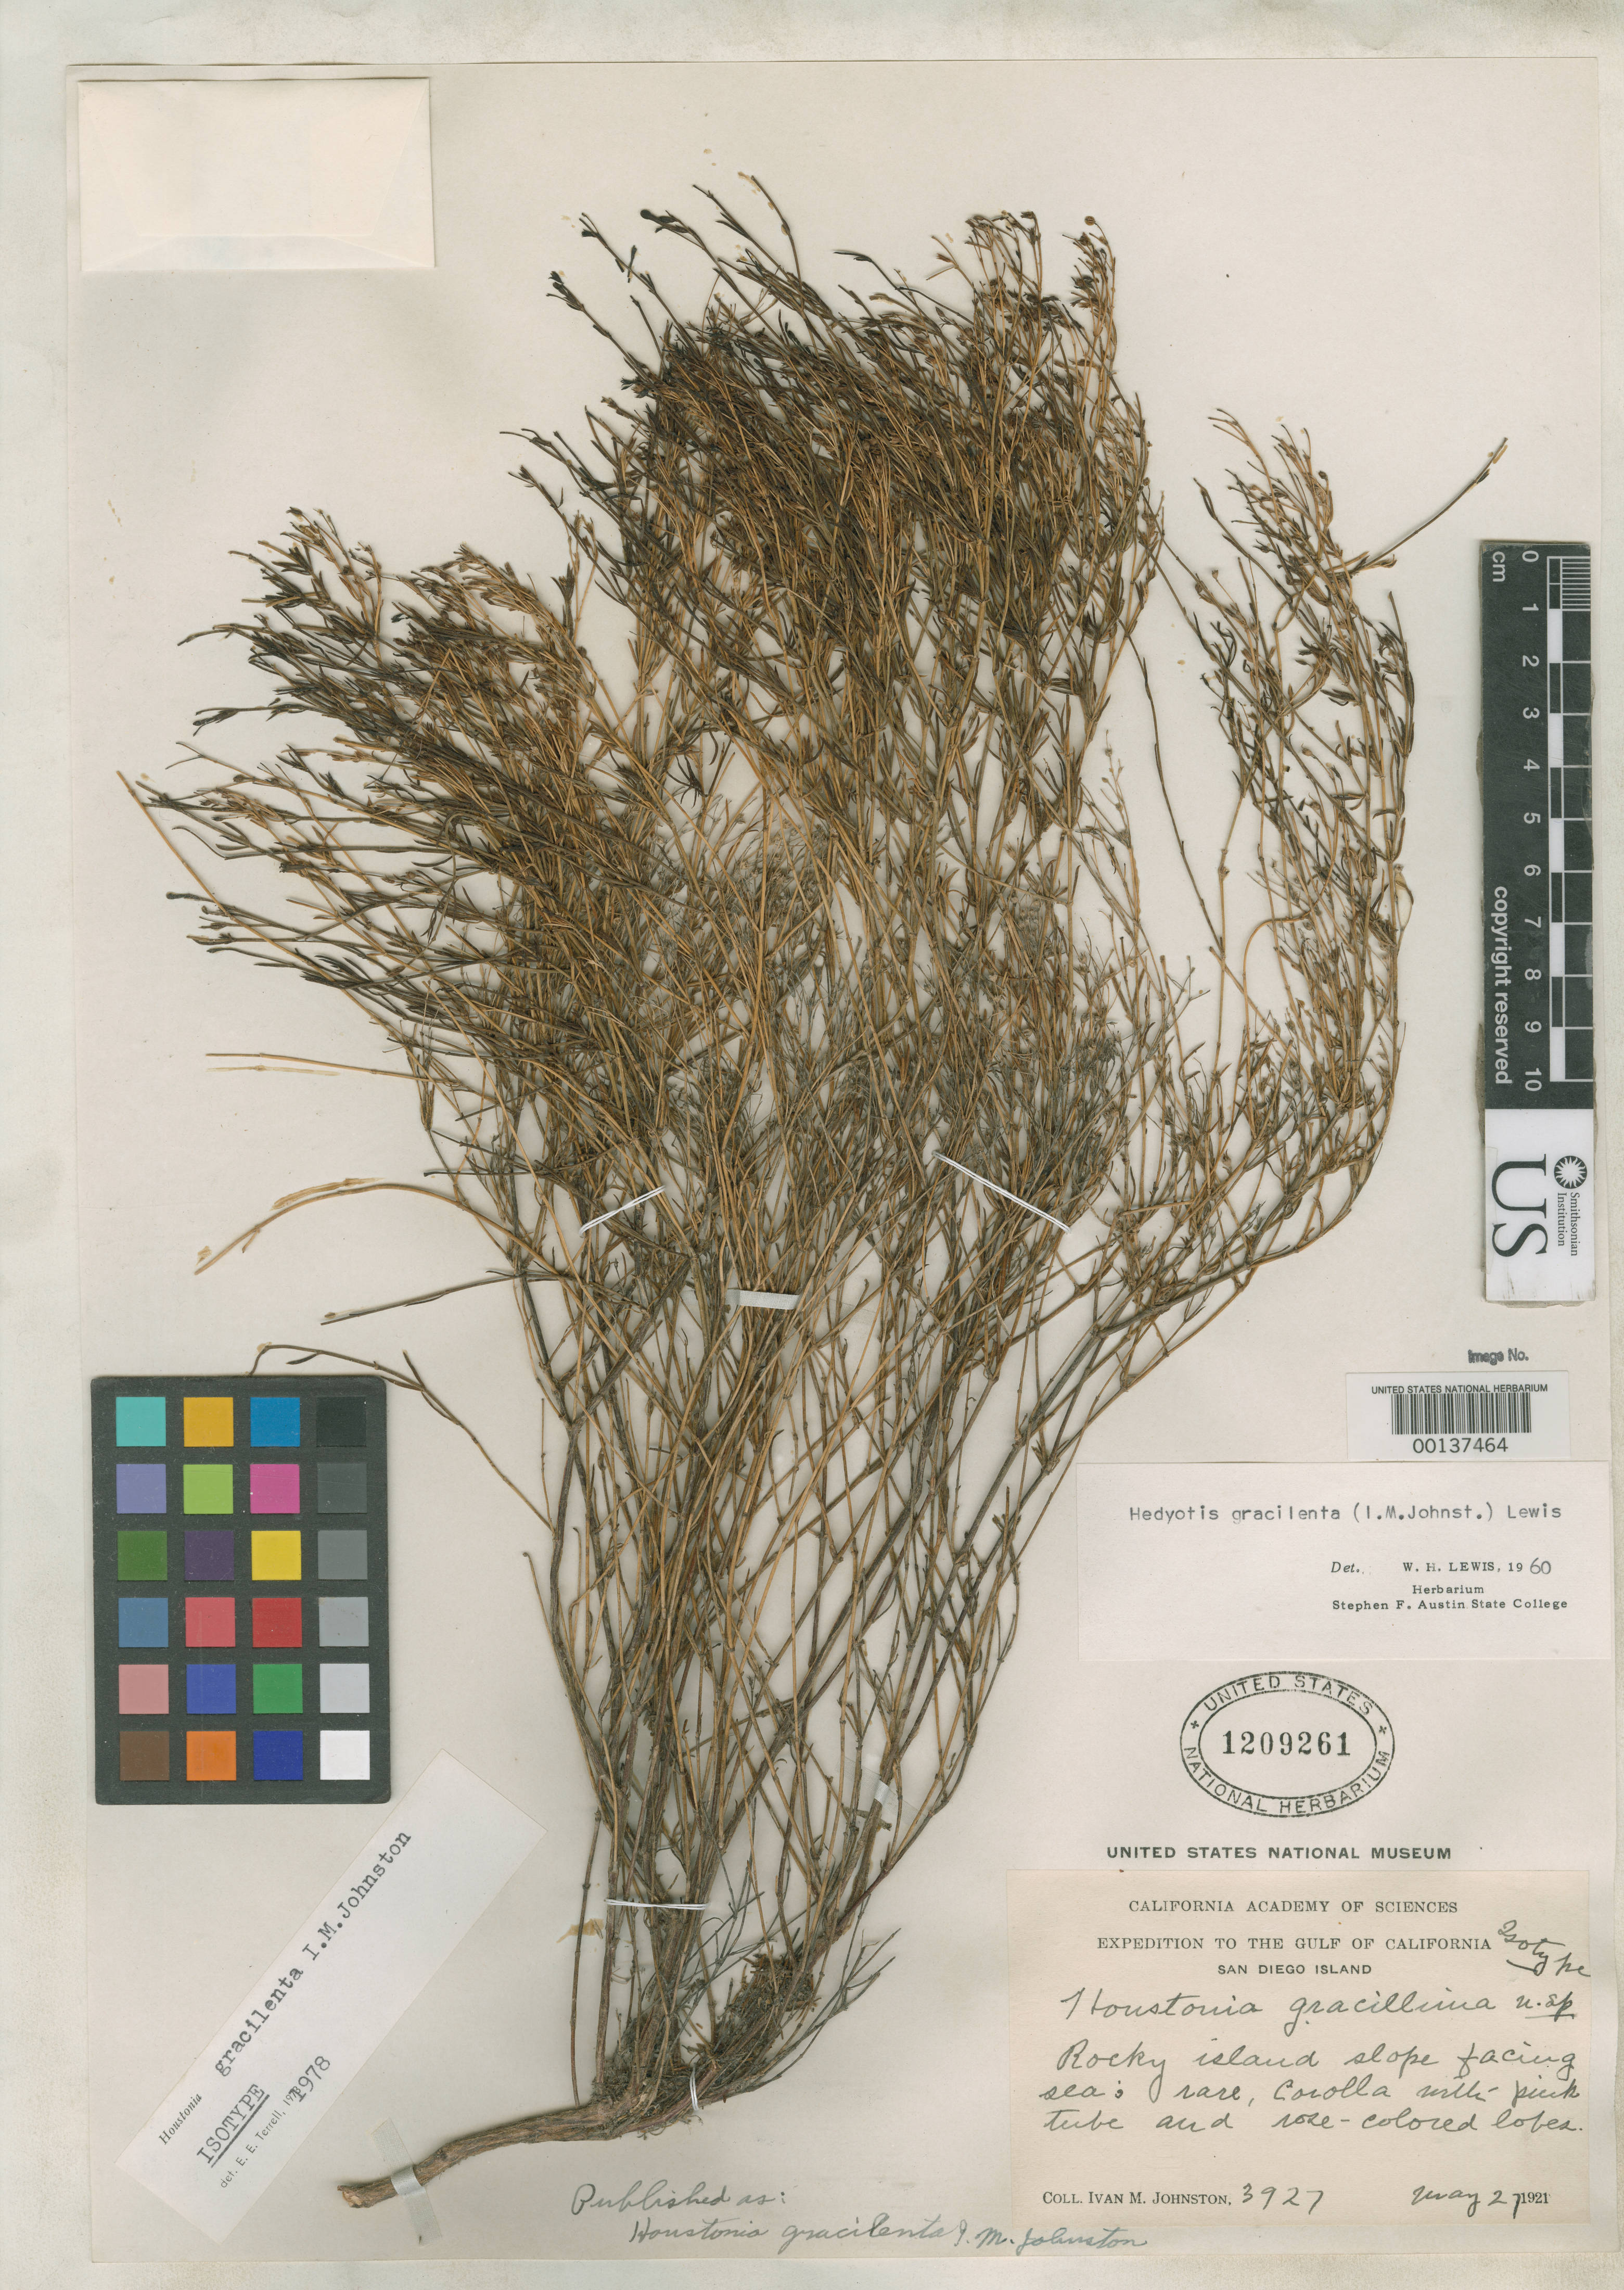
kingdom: Plantae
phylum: Tracheophyta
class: Magnoliopsida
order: Gentianales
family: Rubiaceae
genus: Houstonia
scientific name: Houstonia gracilenta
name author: I.M. Johnst.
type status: Isotype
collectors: I.M. Johnston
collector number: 3927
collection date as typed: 27 May 1921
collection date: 1921-05-27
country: Mexico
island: San Diego Island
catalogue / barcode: US 1209261